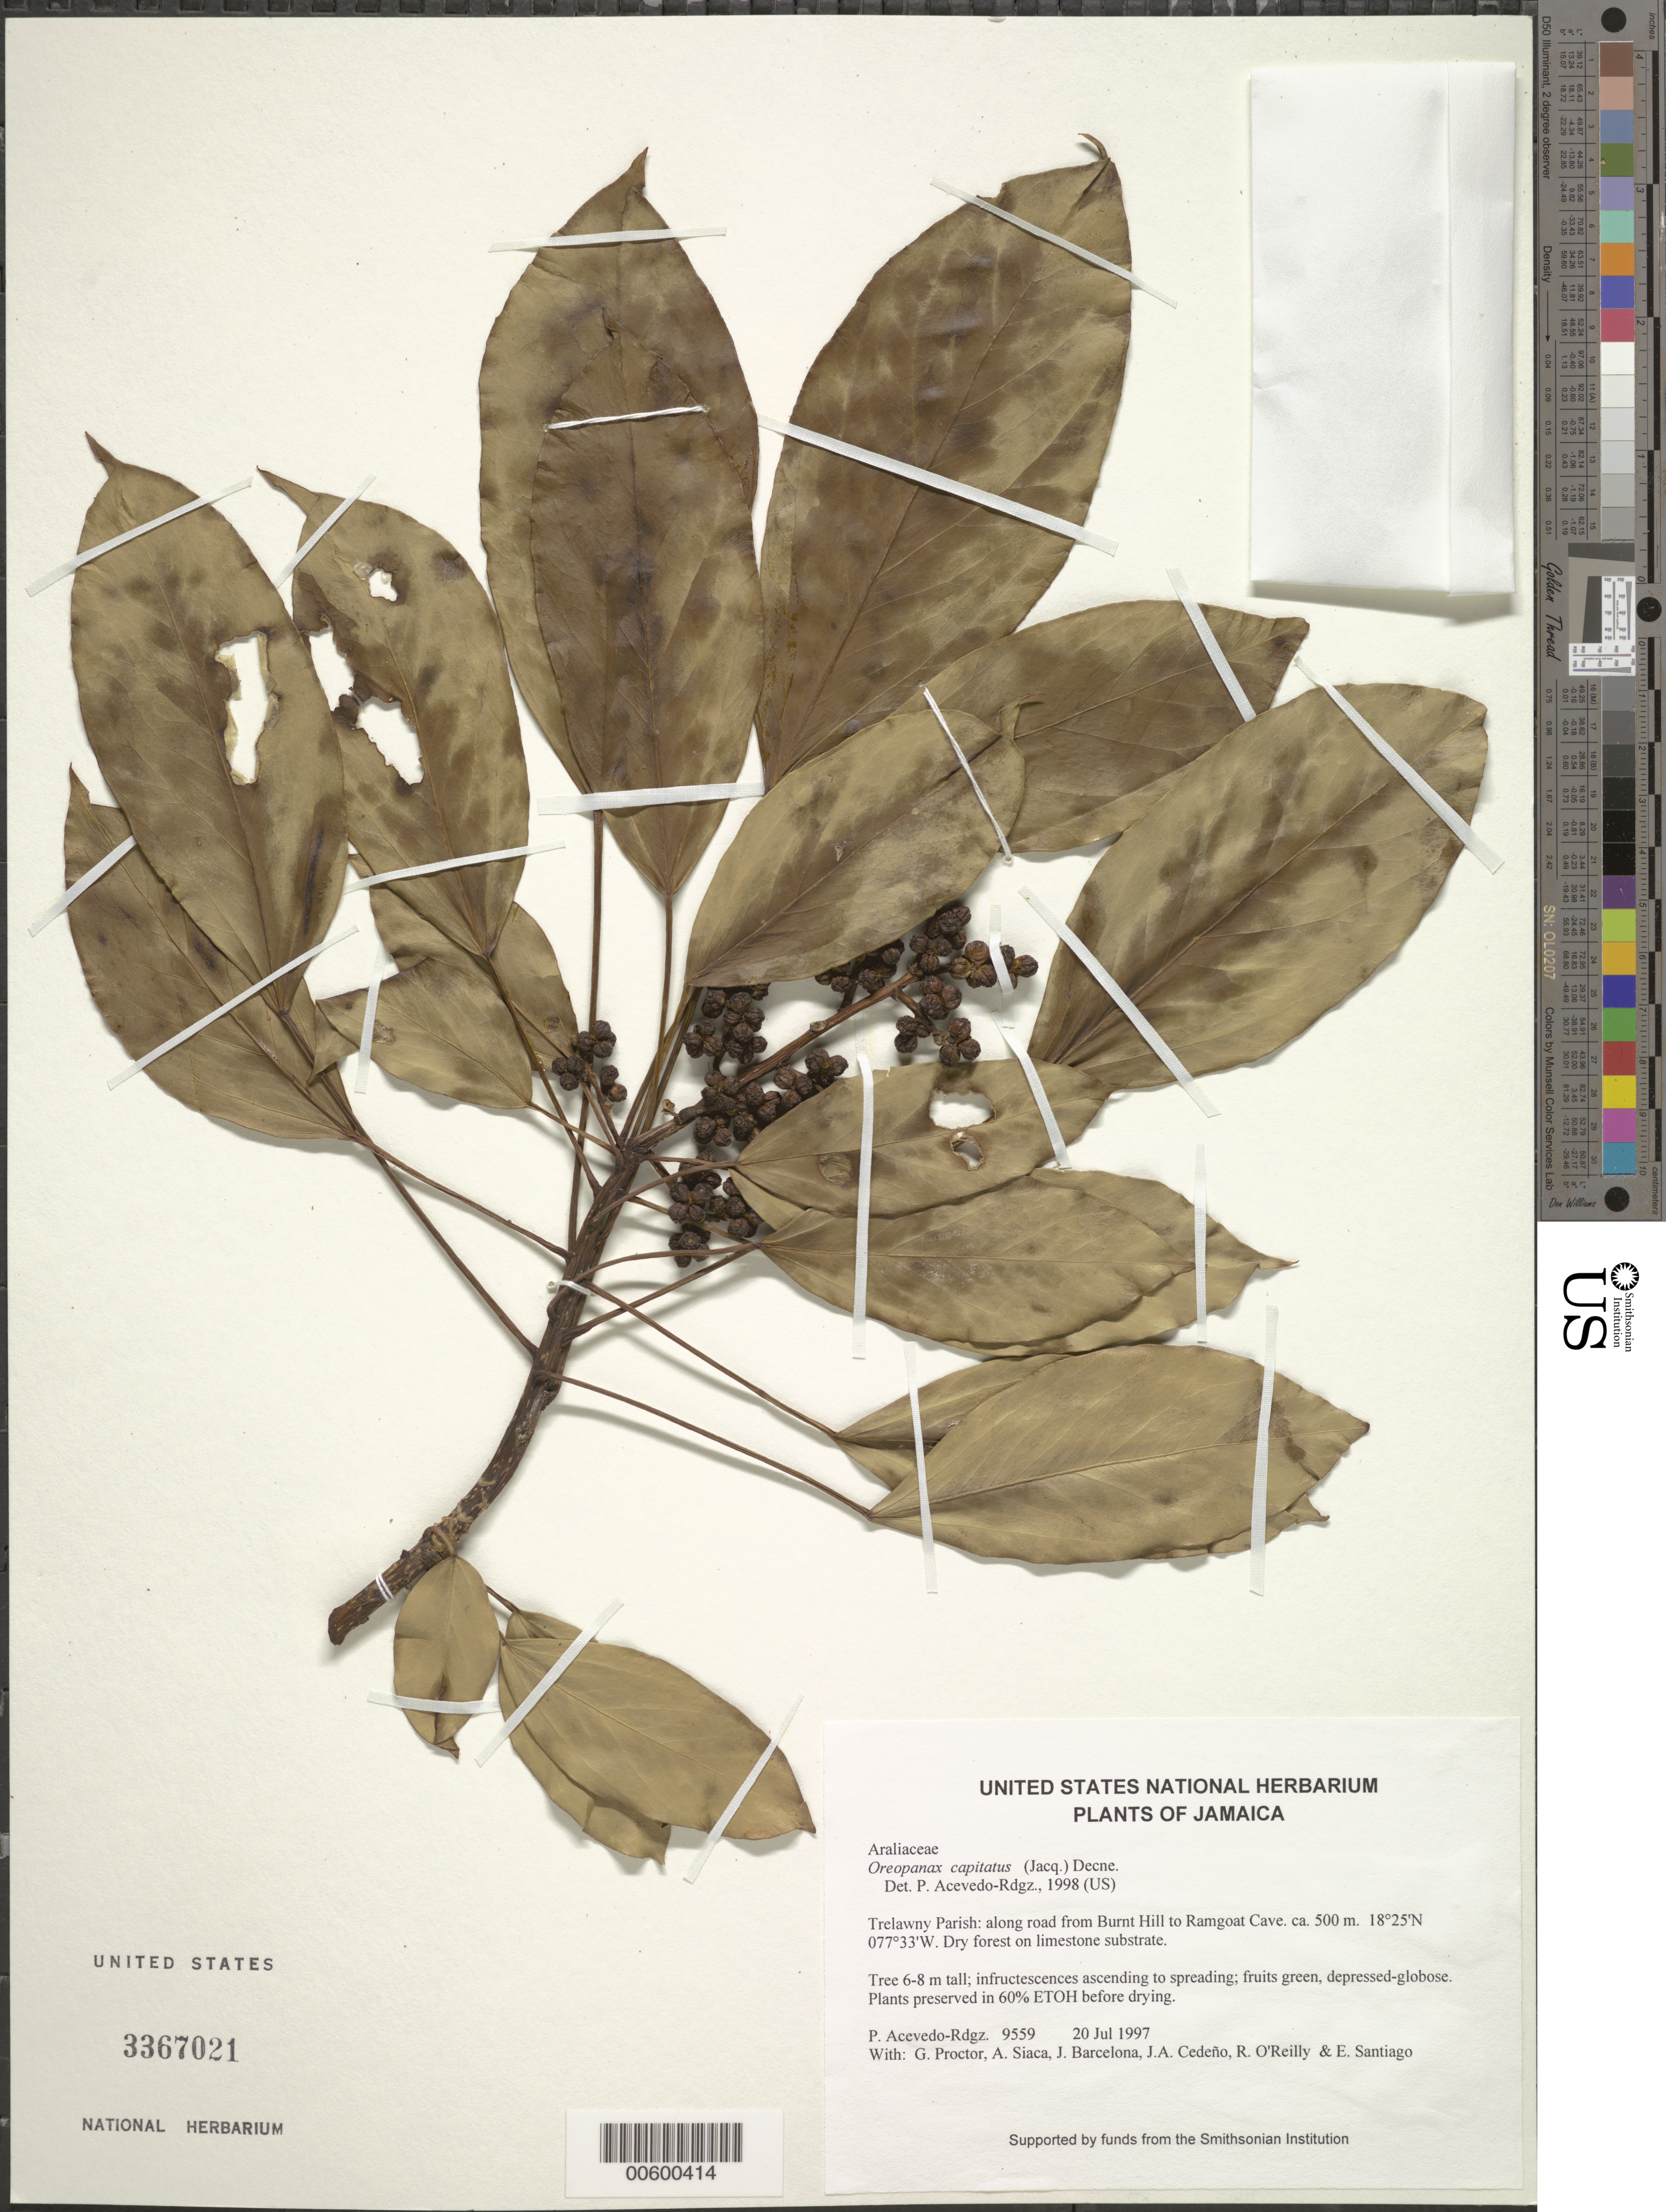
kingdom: Plantae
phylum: Tracheophyta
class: Magnoliopsida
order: Apiales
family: Araliaceae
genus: Oreopanax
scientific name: Oreopanax capitatus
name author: (Jacq.) Decne. & Planch.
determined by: Acevedo-Rodríguez, P., (BOT), Smithsonian Institution - National Museum of Natural History (UNITED STATES)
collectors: P. Acevedo-Rodr., G. R. Proctor, A. Siaca, J. Barcelona, J. A. Cedeño M. & R. O'Reilly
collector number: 9559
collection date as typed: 20 Jul 1997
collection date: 1997-07-20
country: Jamaica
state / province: Trelawny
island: Jamaica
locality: Trelawny Parish: along road from Burnt Hill to Ramgoat Cave.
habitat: Dry forest on limestone substrate.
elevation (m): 500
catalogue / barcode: US 3367021